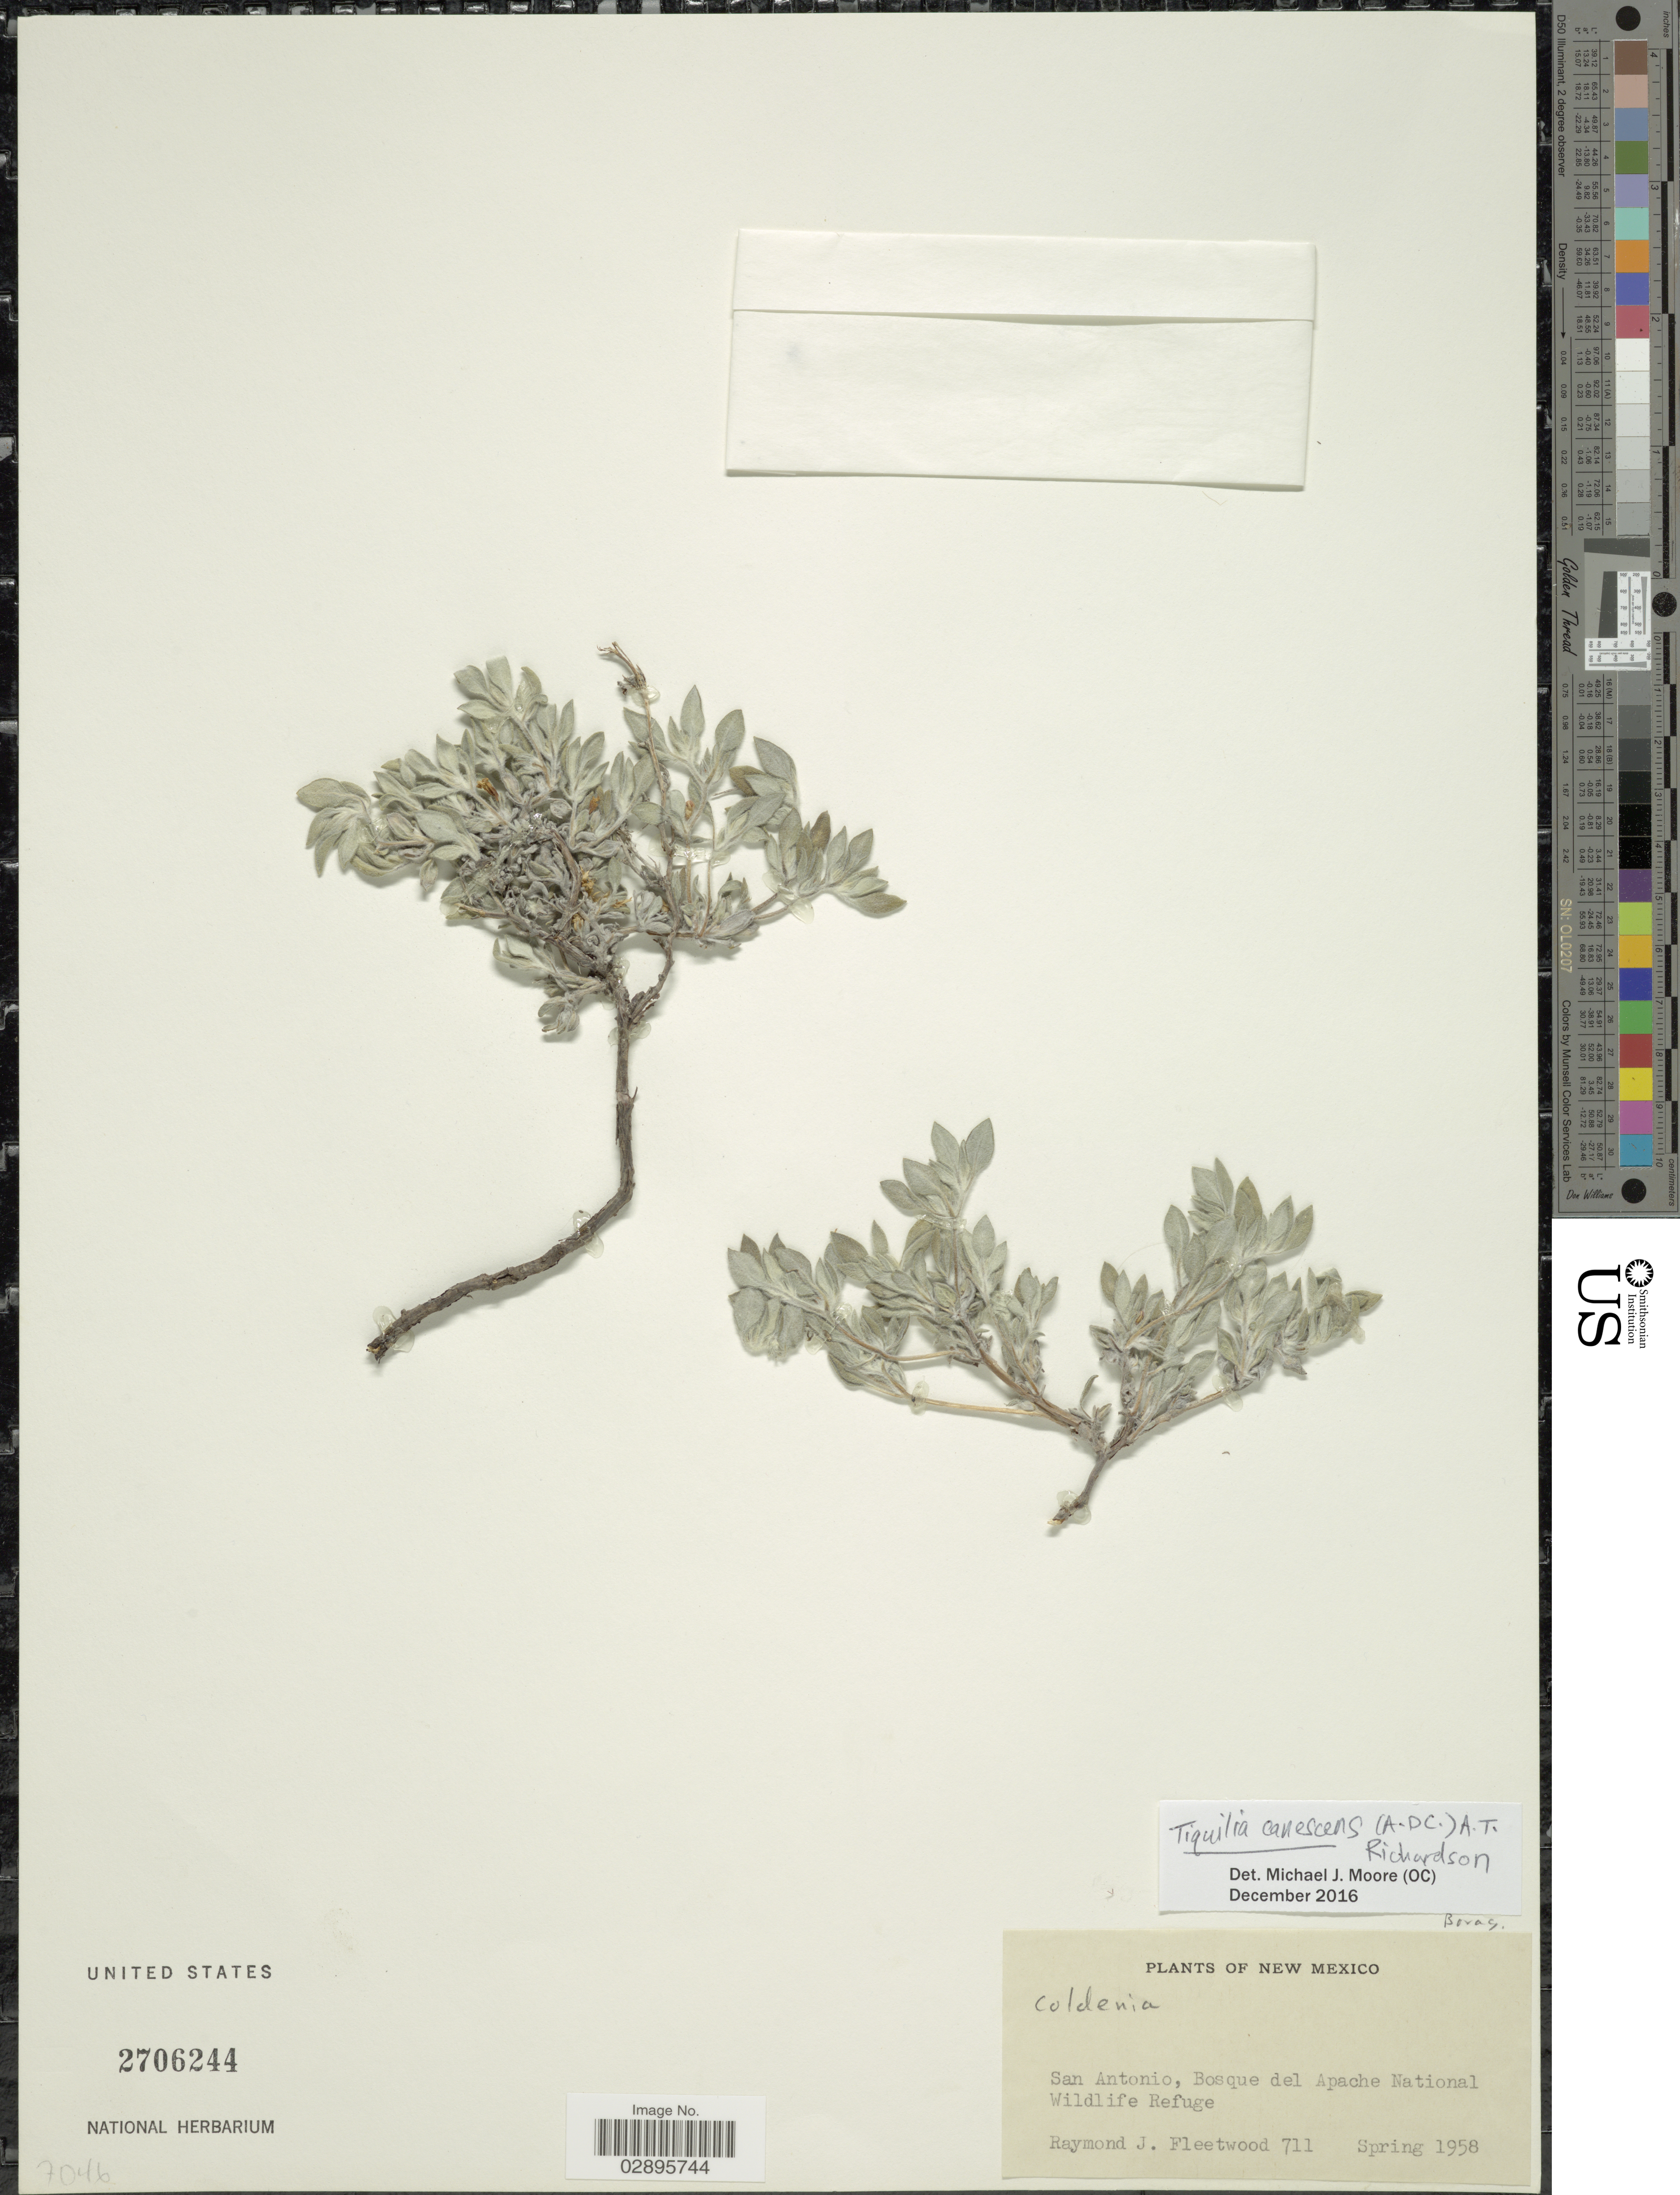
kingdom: Plantae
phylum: Tracheophyta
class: Magnoliopsida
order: Boraginales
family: Ehretiaceae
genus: Tiquilia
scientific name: Tiquilia canescens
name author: (A. DC.) A.T. Richardson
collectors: R. J. Fleetwood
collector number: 711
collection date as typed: Spring 1958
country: United States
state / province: New Mexico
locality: San Antonio, Bosque del Apache National Wildlife Refuge.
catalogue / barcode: US 2706244